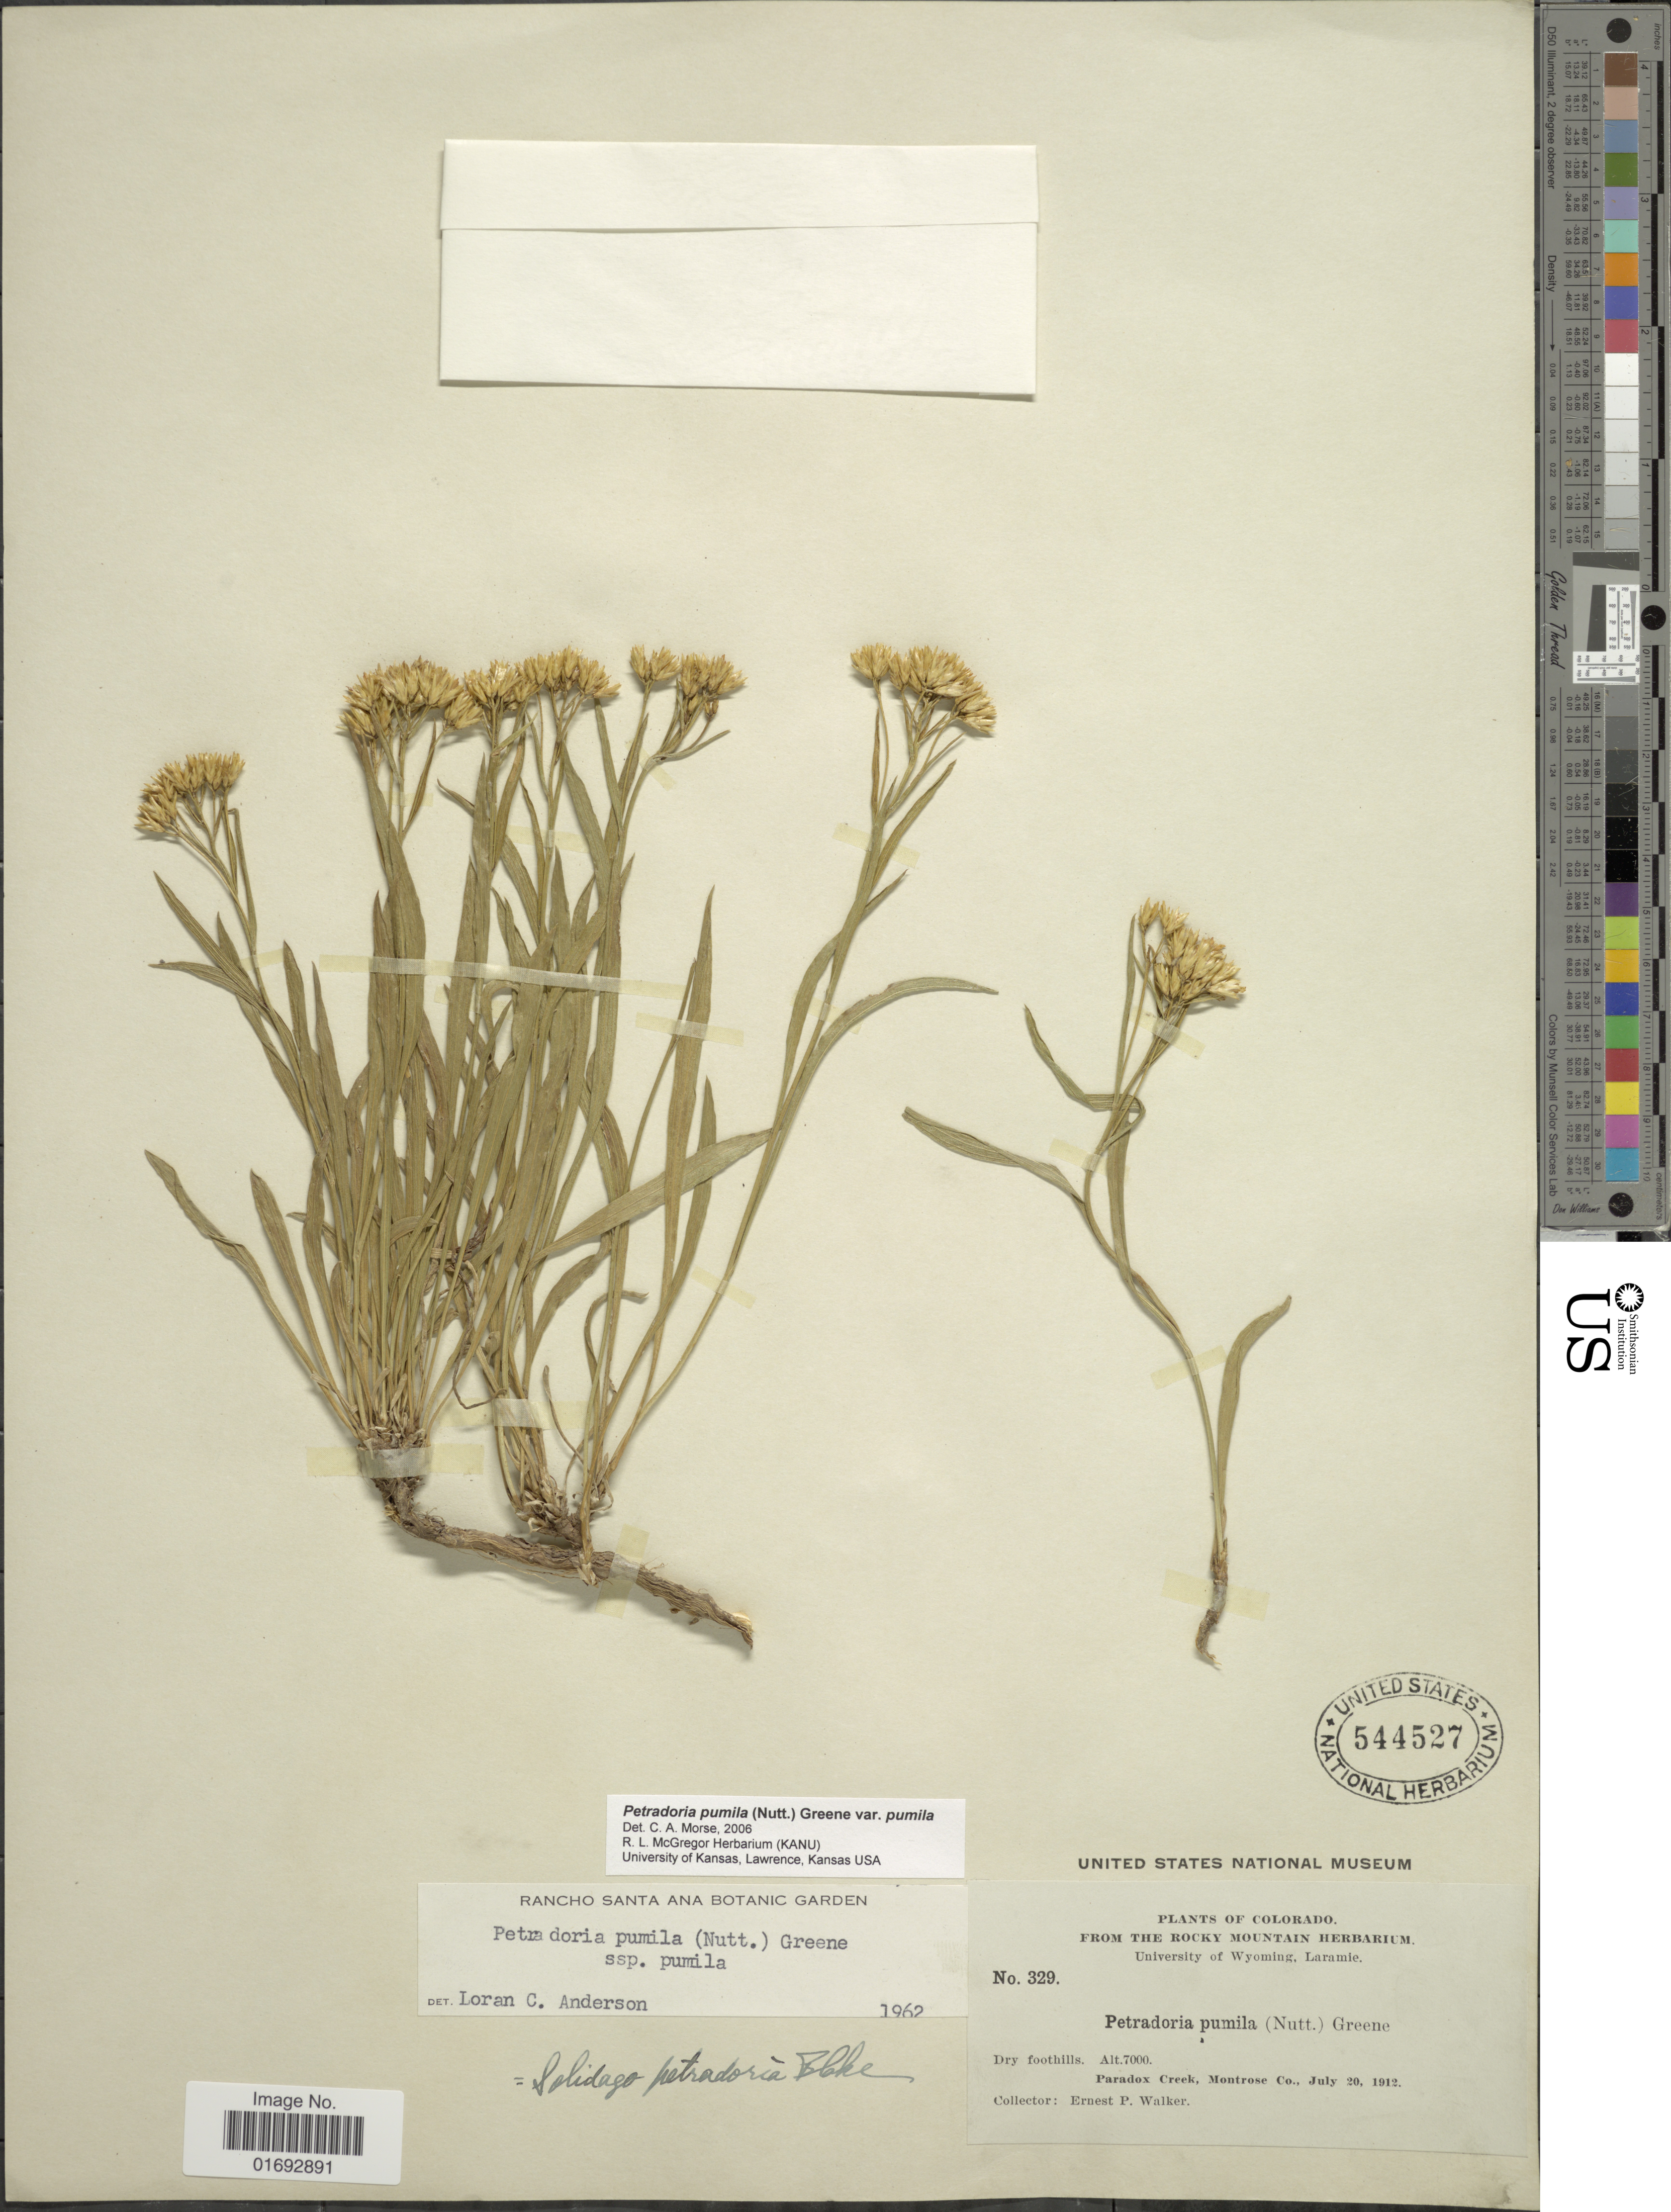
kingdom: Plantae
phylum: Tracheophyta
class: Magnoliopsida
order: Asterales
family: Asteraceae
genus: Petradoria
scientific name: Petradoria pumila subsp. pumila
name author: (Nutt.) Greene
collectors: E. P. Walker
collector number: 329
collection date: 1912-07-20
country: United States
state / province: Colorado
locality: Dry foothills, Paradox Creek, Montrose Co.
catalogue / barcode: US 544527